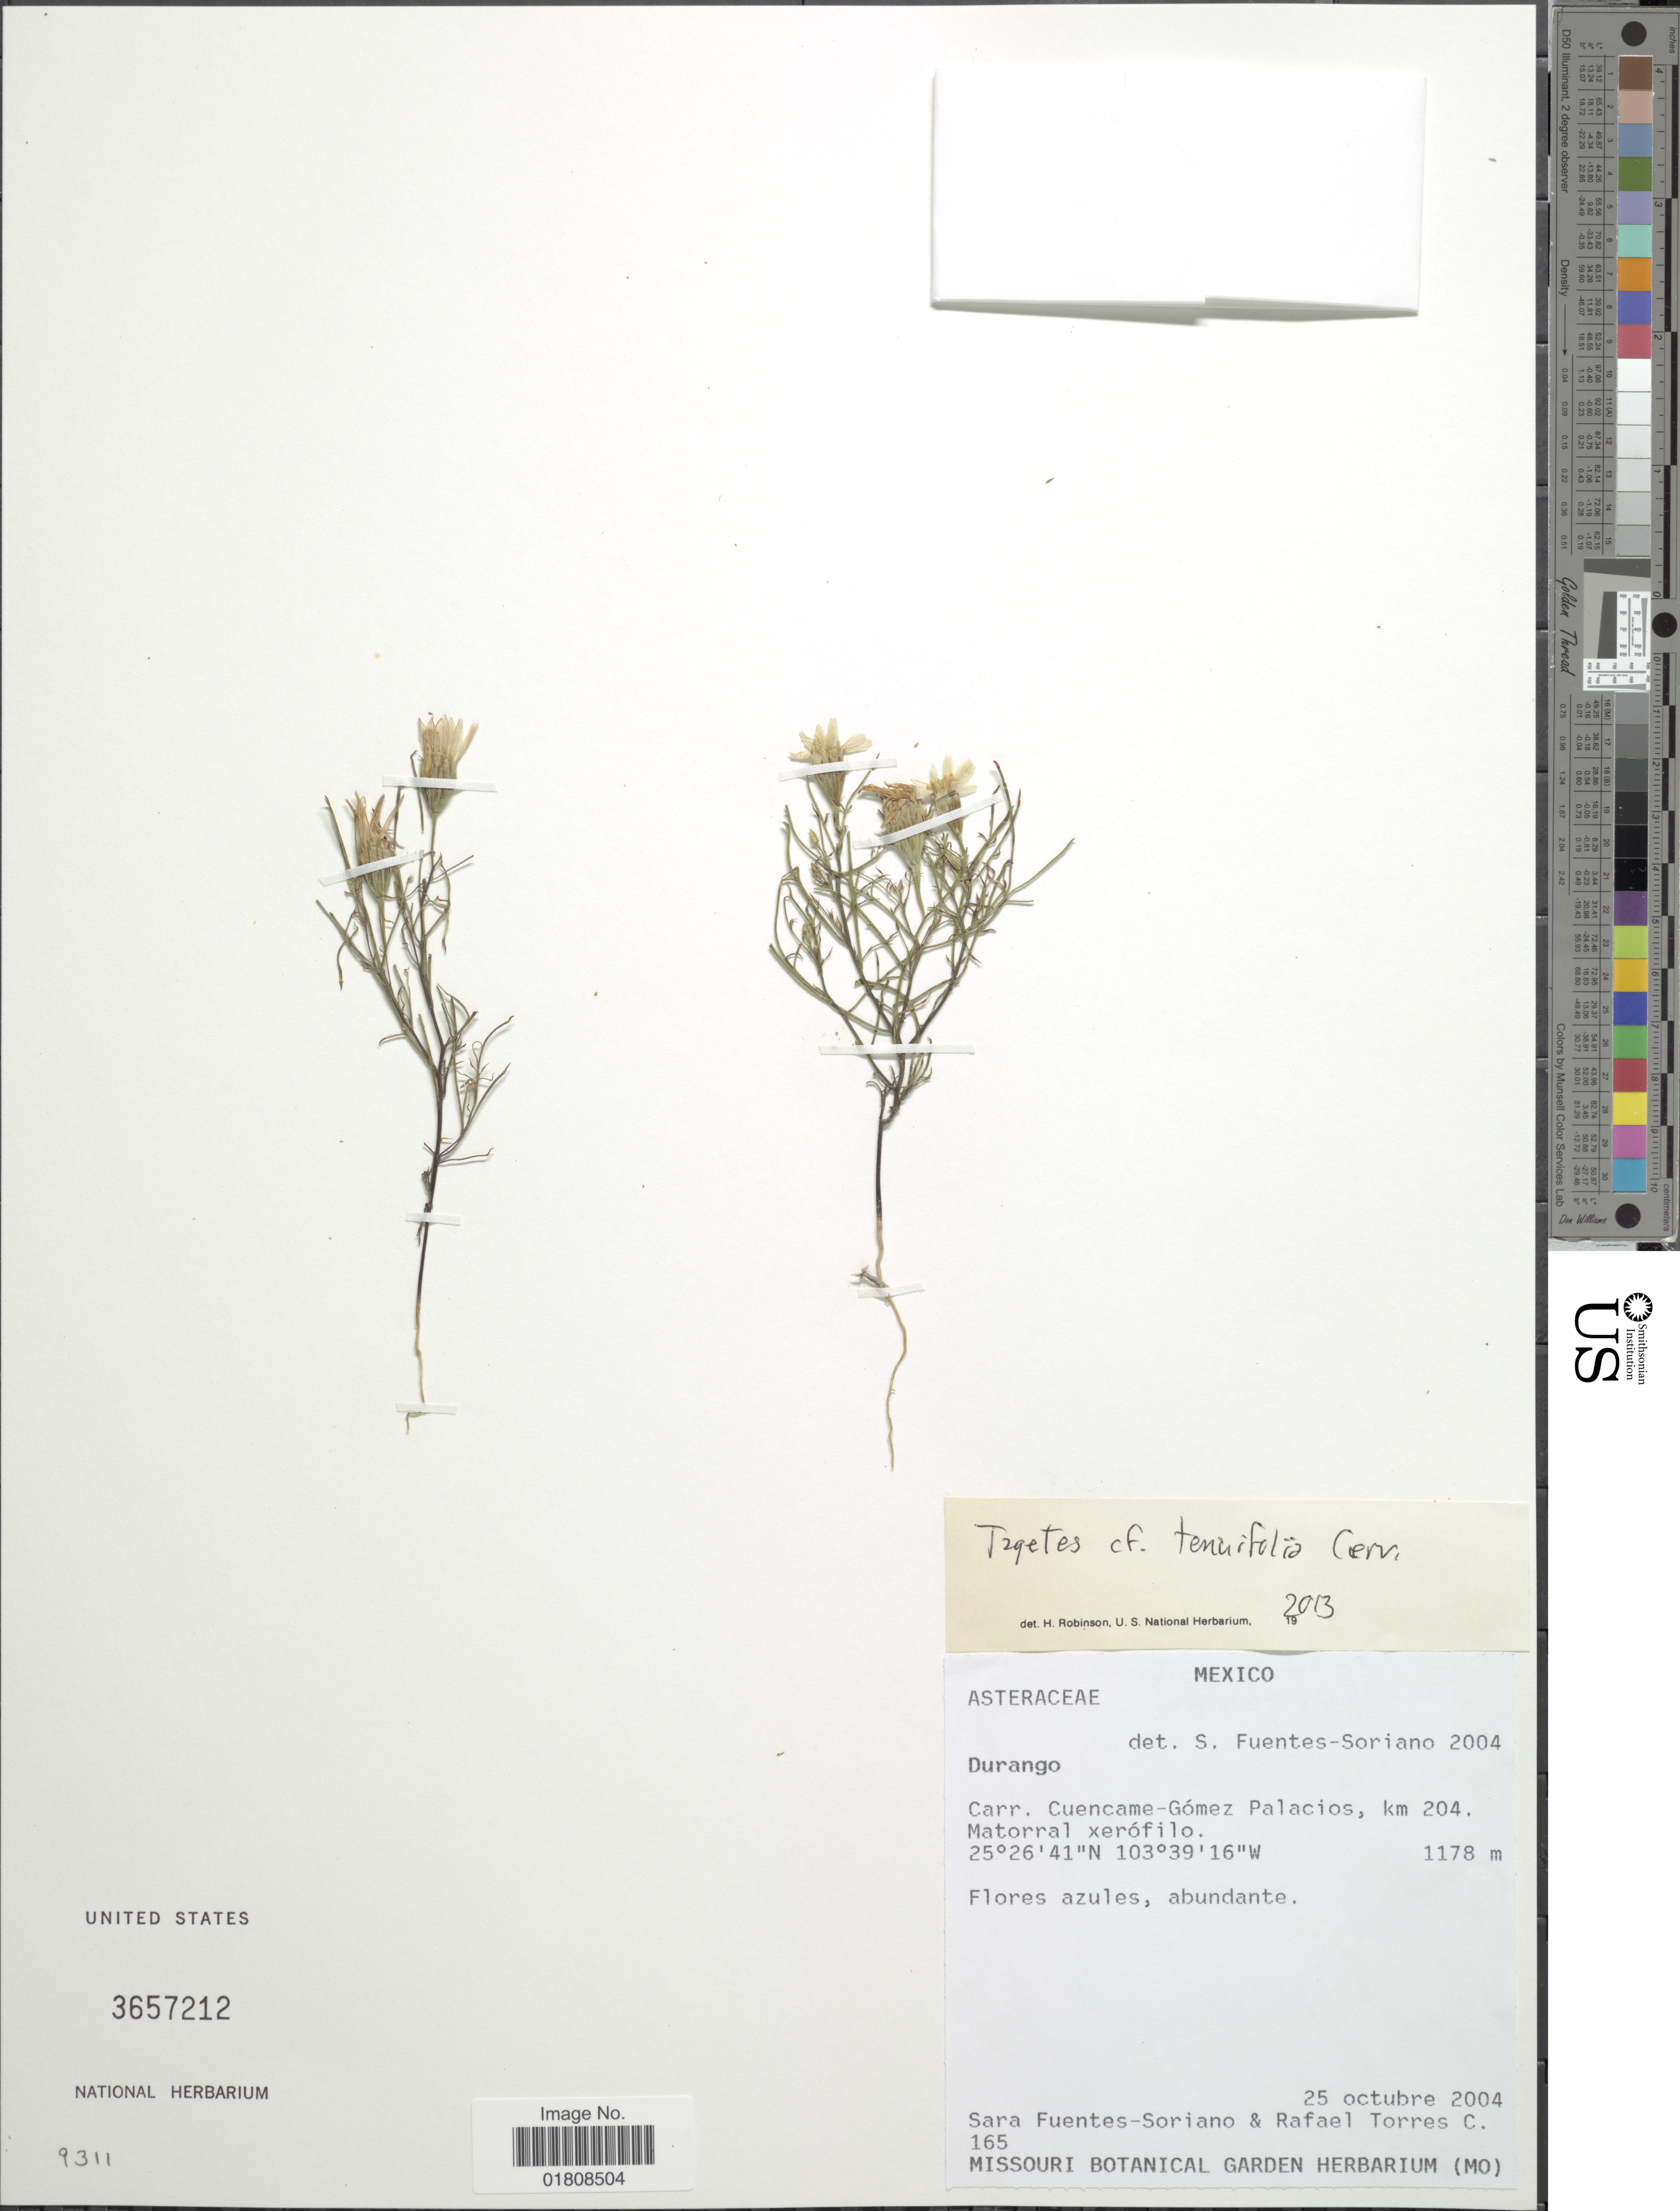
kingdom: Plantae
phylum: Tracheophyta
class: Magnoliopsida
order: Asterales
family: Asteraceae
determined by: Schiavinato, Dario J.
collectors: S. Fuentes Soriano & R. Torres C.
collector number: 165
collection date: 2004-10-25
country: Mexico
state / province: Durango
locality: Carr. Cuencame-Gomez Palacios, km 204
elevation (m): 1178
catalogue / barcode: US 3657212